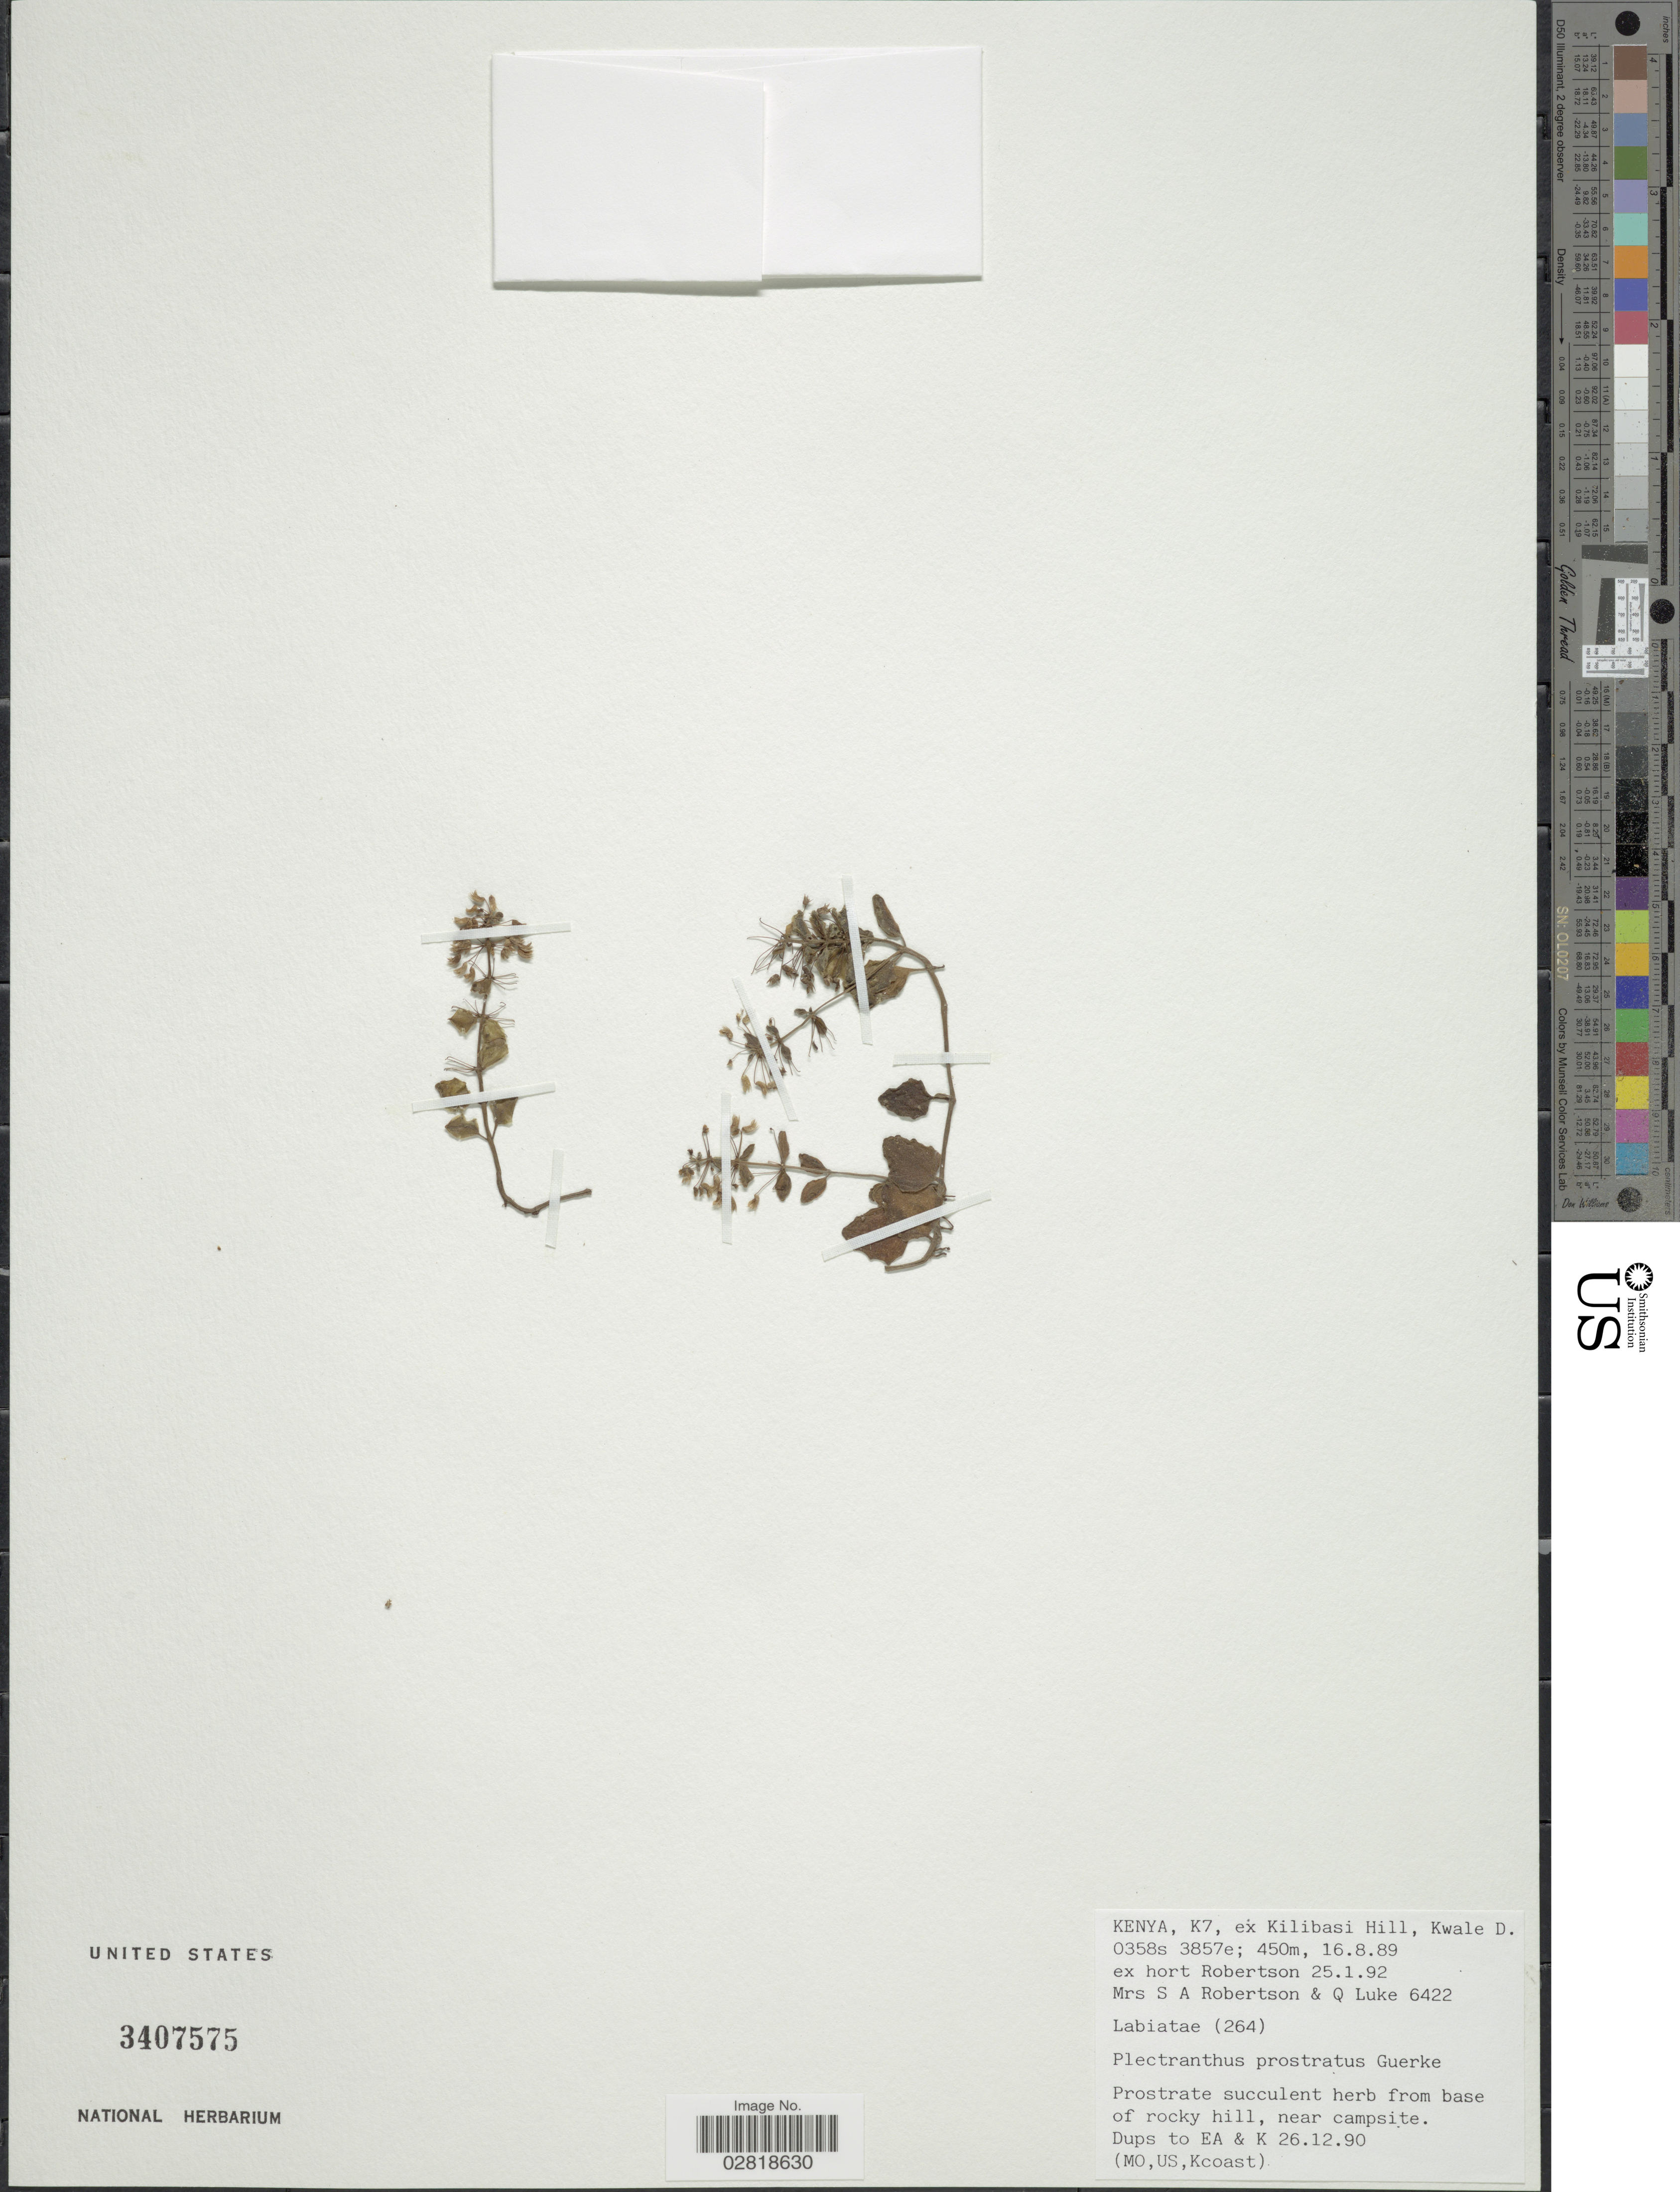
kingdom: Plantae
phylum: Tracheophyta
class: Magnoliopsida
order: Lamiales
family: Lamiaceae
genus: Plectranthus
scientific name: Plectranthus prostratus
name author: Gürke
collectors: S. Robertson & Q. Luke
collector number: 6422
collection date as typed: Transcribed d/m/y: 16/8/89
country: Kenya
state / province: Kwale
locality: K7, ex Kilibasi Hill, Kwale D.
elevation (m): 450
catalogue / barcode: US 3407575